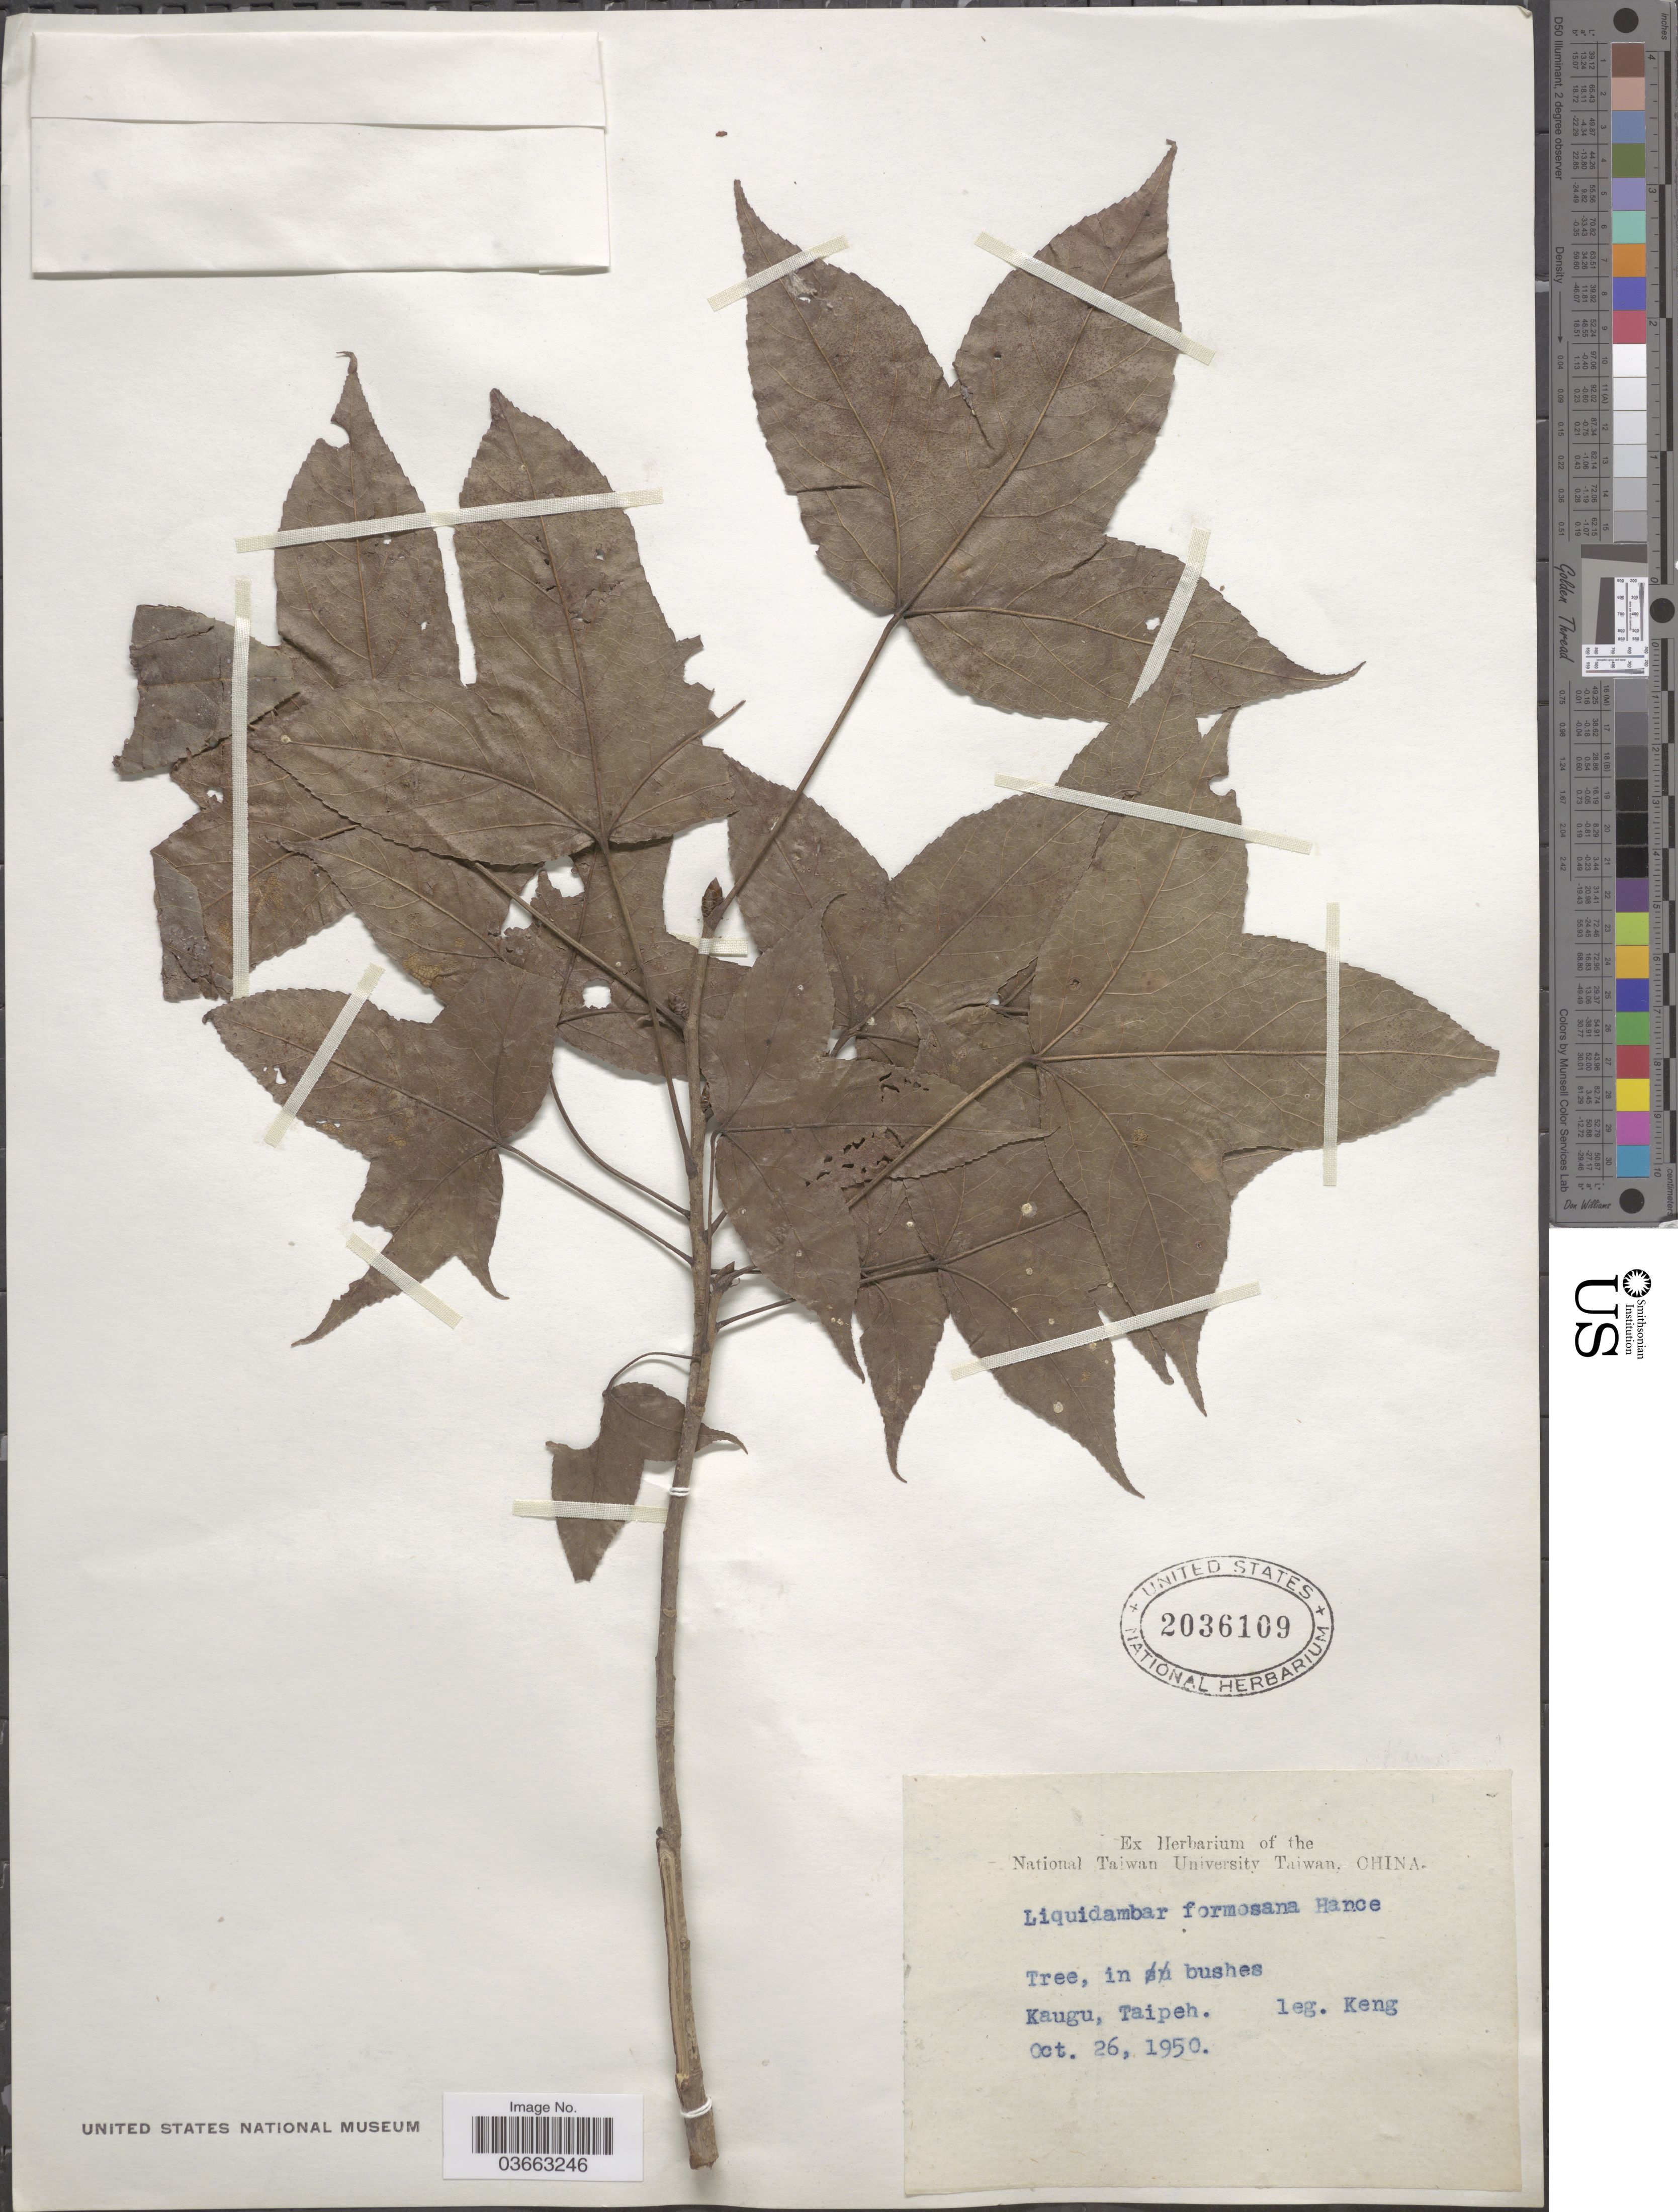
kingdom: Plantae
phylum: Tracheophyta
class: Magnoliopsida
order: Saxifragales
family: Altingiaceae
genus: Liquidambar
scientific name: Liquidambar formosana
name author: Hance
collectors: -- Keng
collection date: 1950-10-26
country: Taiwan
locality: Kaugu, Taipeh.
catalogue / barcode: US 2036109